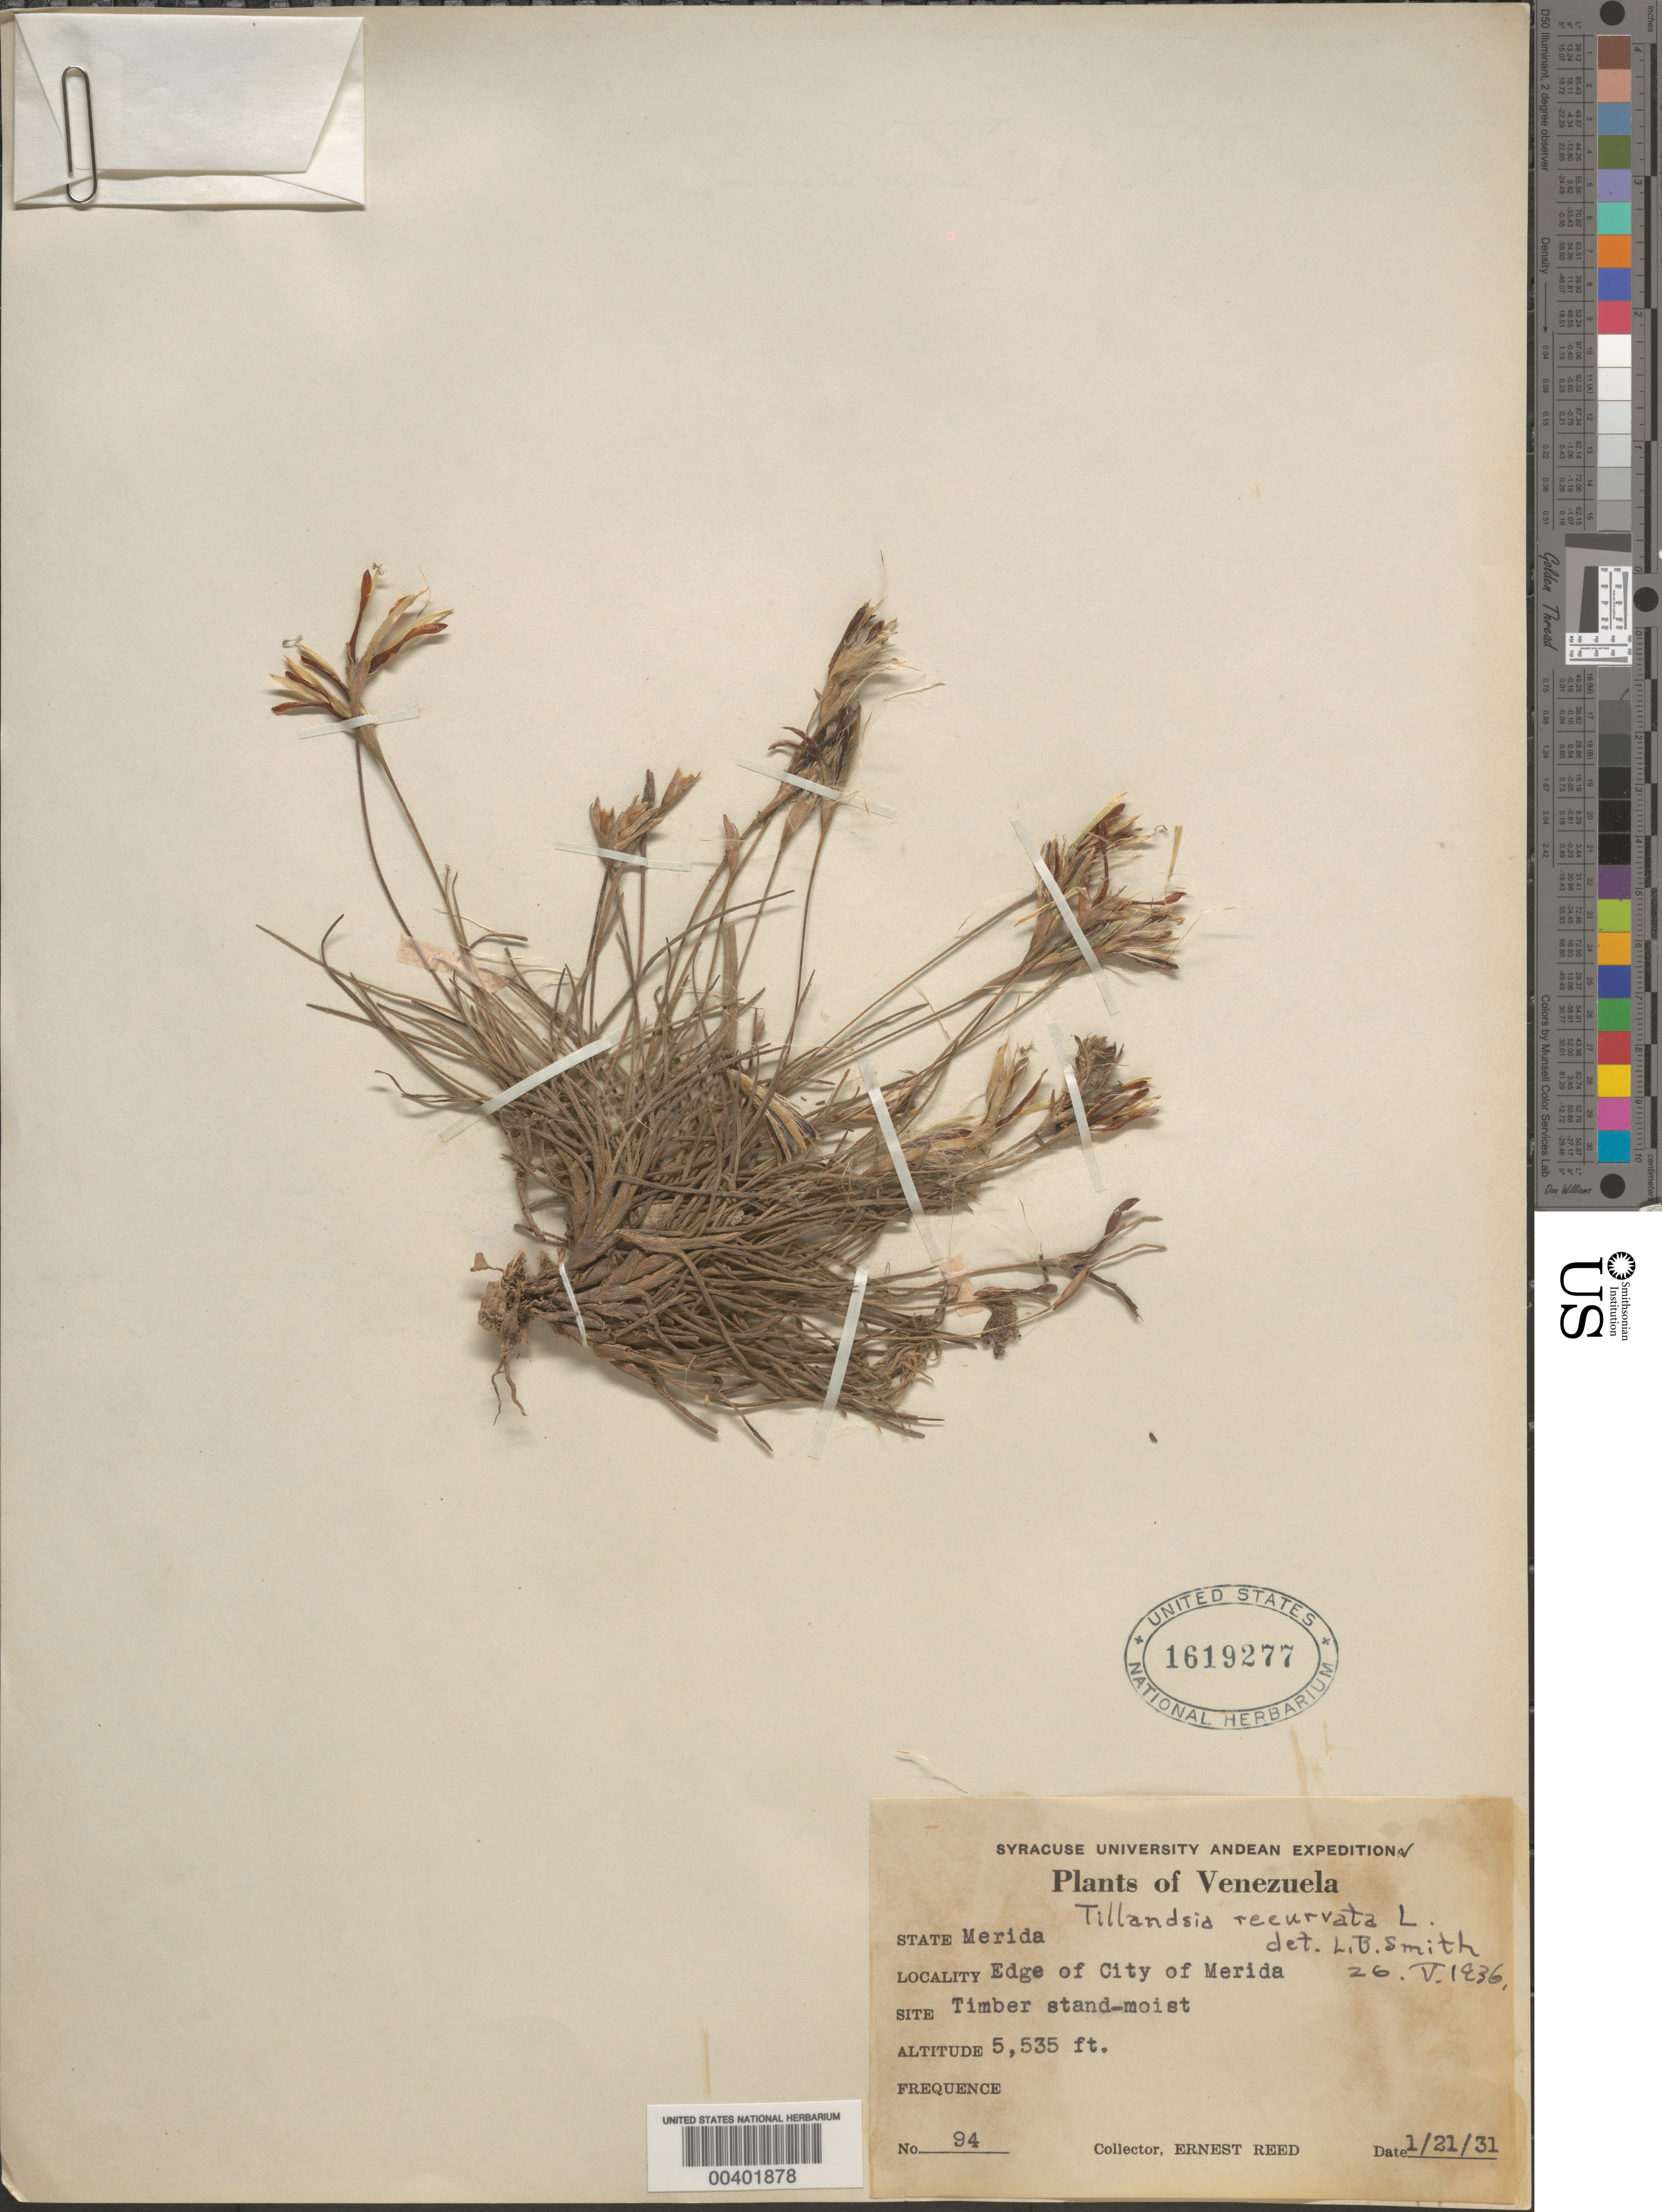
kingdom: Plantae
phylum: Tracheophyta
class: Liliopsida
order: Poales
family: Bromeliaceae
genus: Tillandsia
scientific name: Tillandsia recurvata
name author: L.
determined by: Smith, Lyman B., (US), NMNH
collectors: L. Reed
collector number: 94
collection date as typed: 01 Jan 1931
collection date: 1931-01-01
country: Venezuela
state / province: Mérida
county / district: Libertador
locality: Edge of City of Mérida. Merida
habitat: Timber stand - moist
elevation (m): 1687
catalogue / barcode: US 1619277